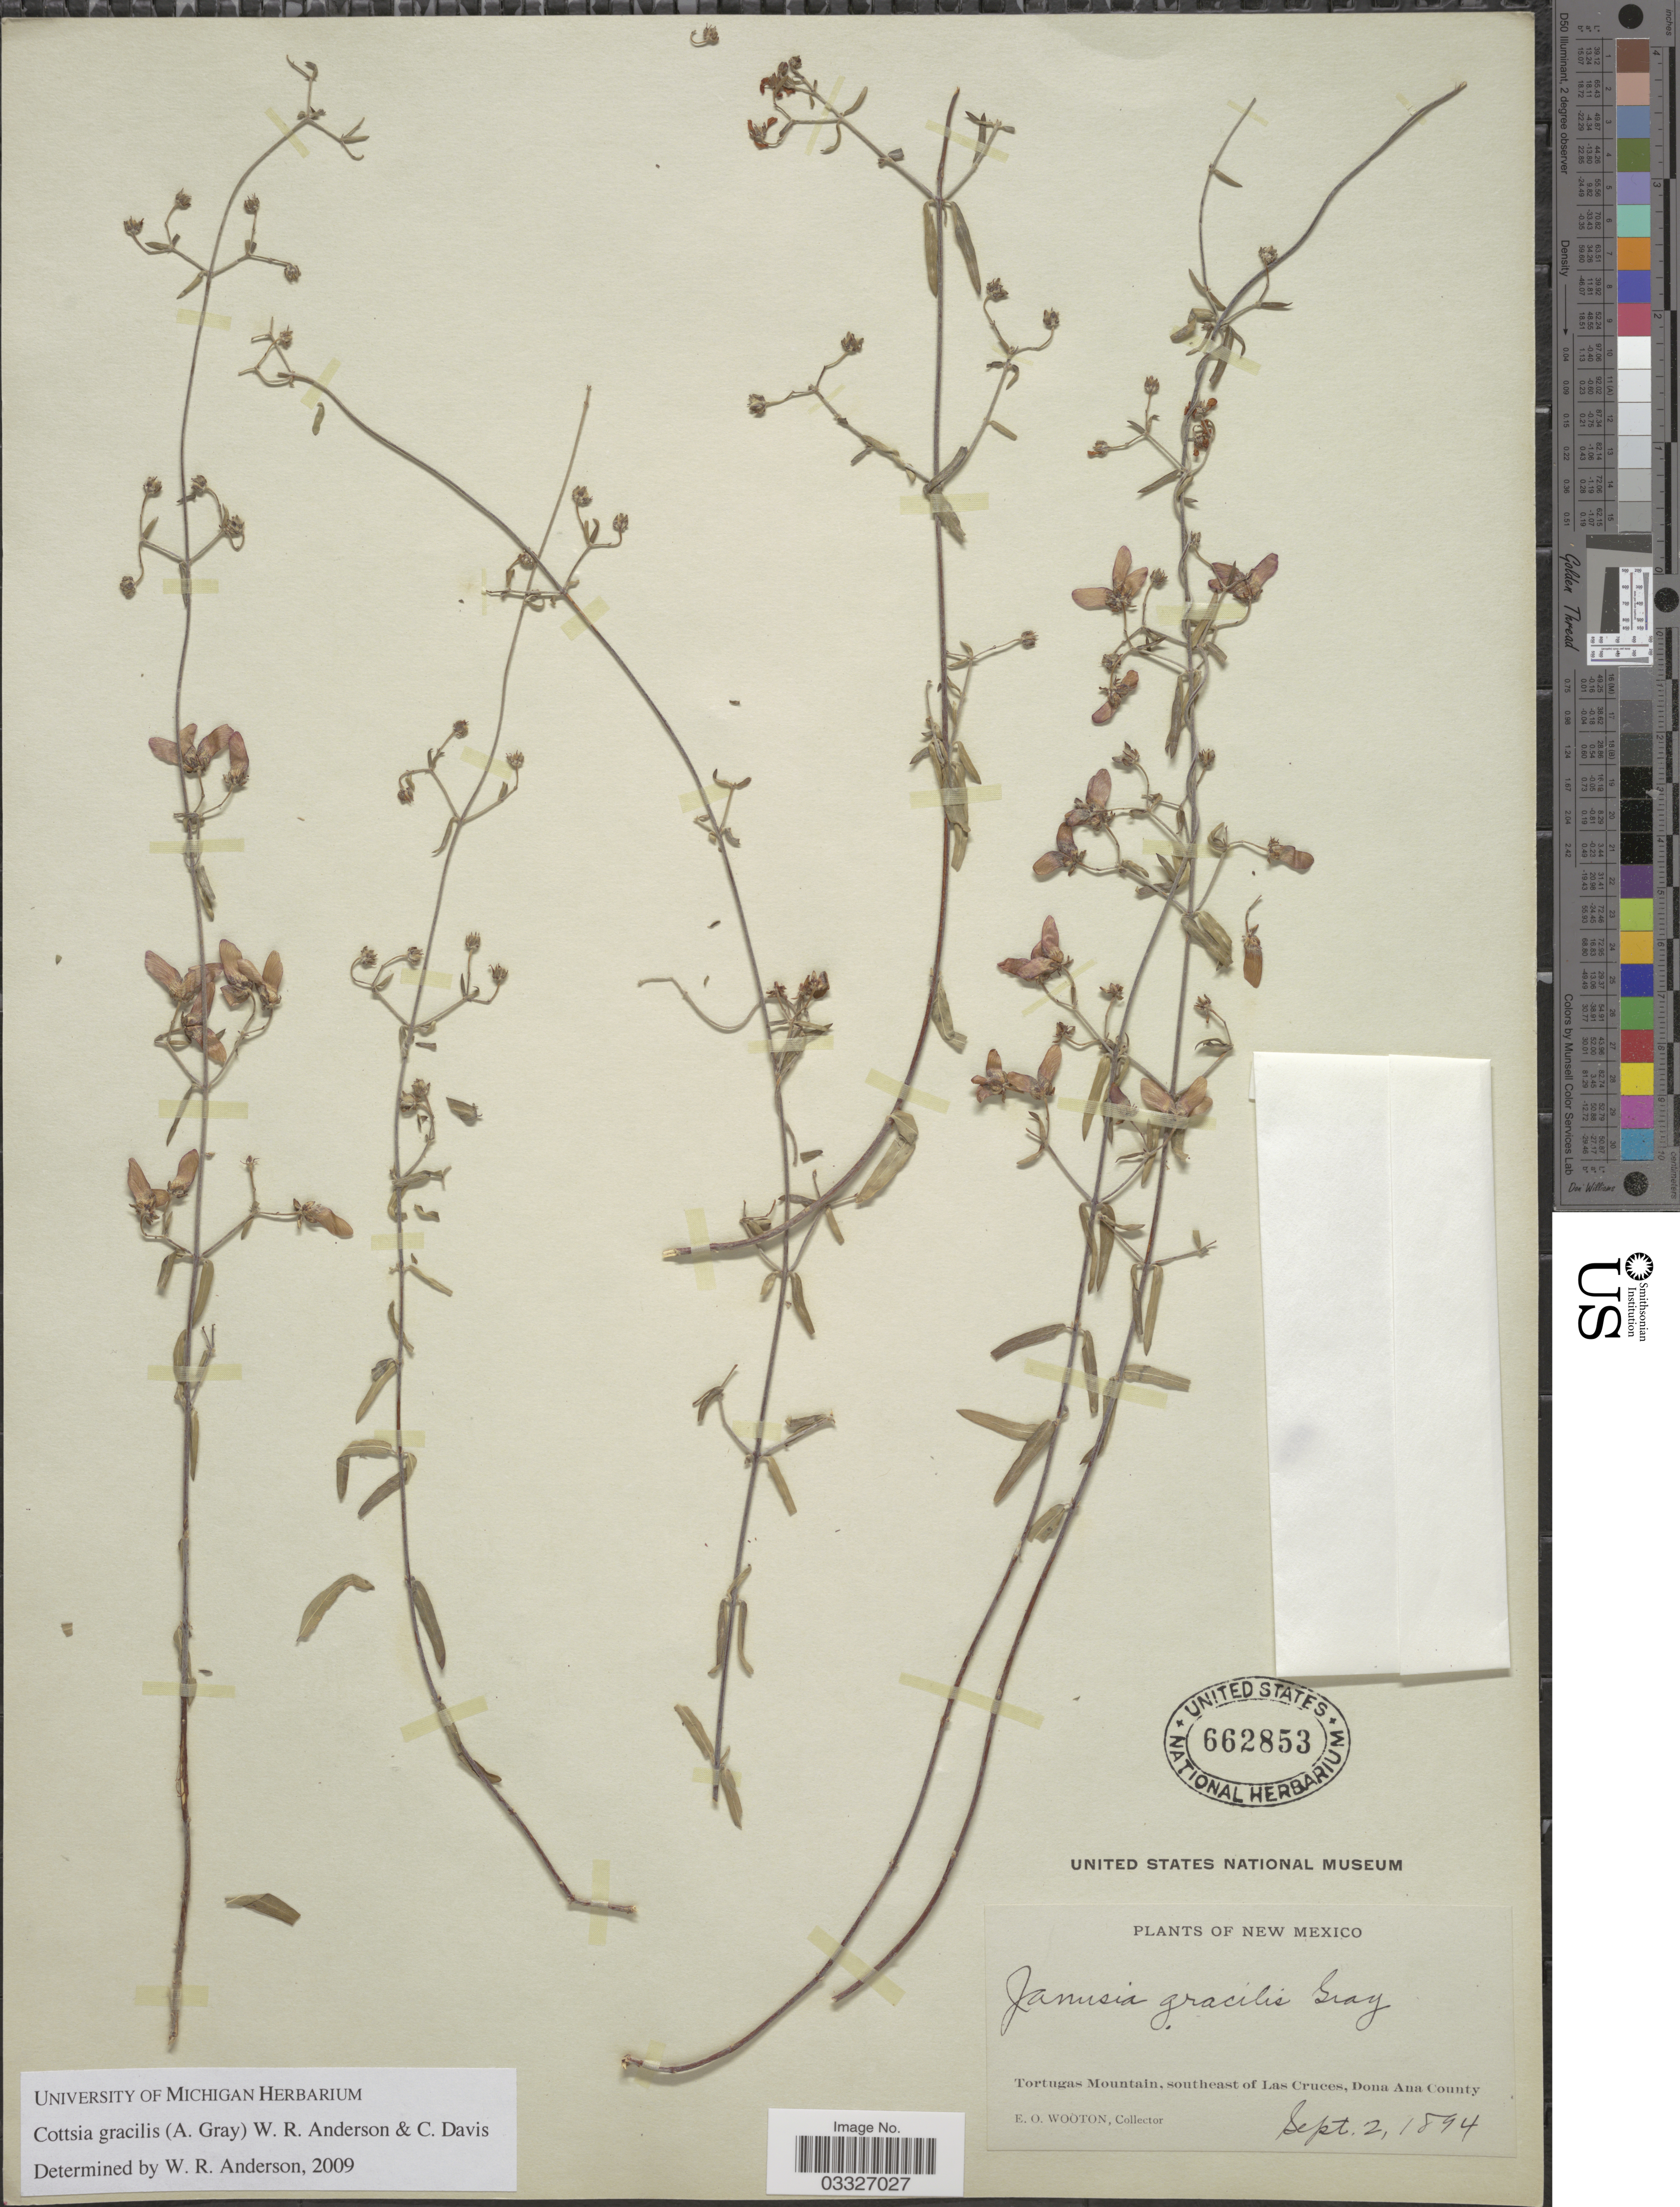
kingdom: Plantae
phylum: Tracheophyta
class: Magnoliopsida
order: Malpighiales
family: Malpighiaceae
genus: Cottsia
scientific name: Cottsia gracilis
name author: (A. Gray) W.R. Anderson & C. Davis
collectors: E. O. Wooton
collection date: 1894-09-02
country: United States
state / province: New Mexico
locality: Tortugas Mountain, southeast of Las Cruces, Dona Ana County.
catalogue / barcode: US 662853